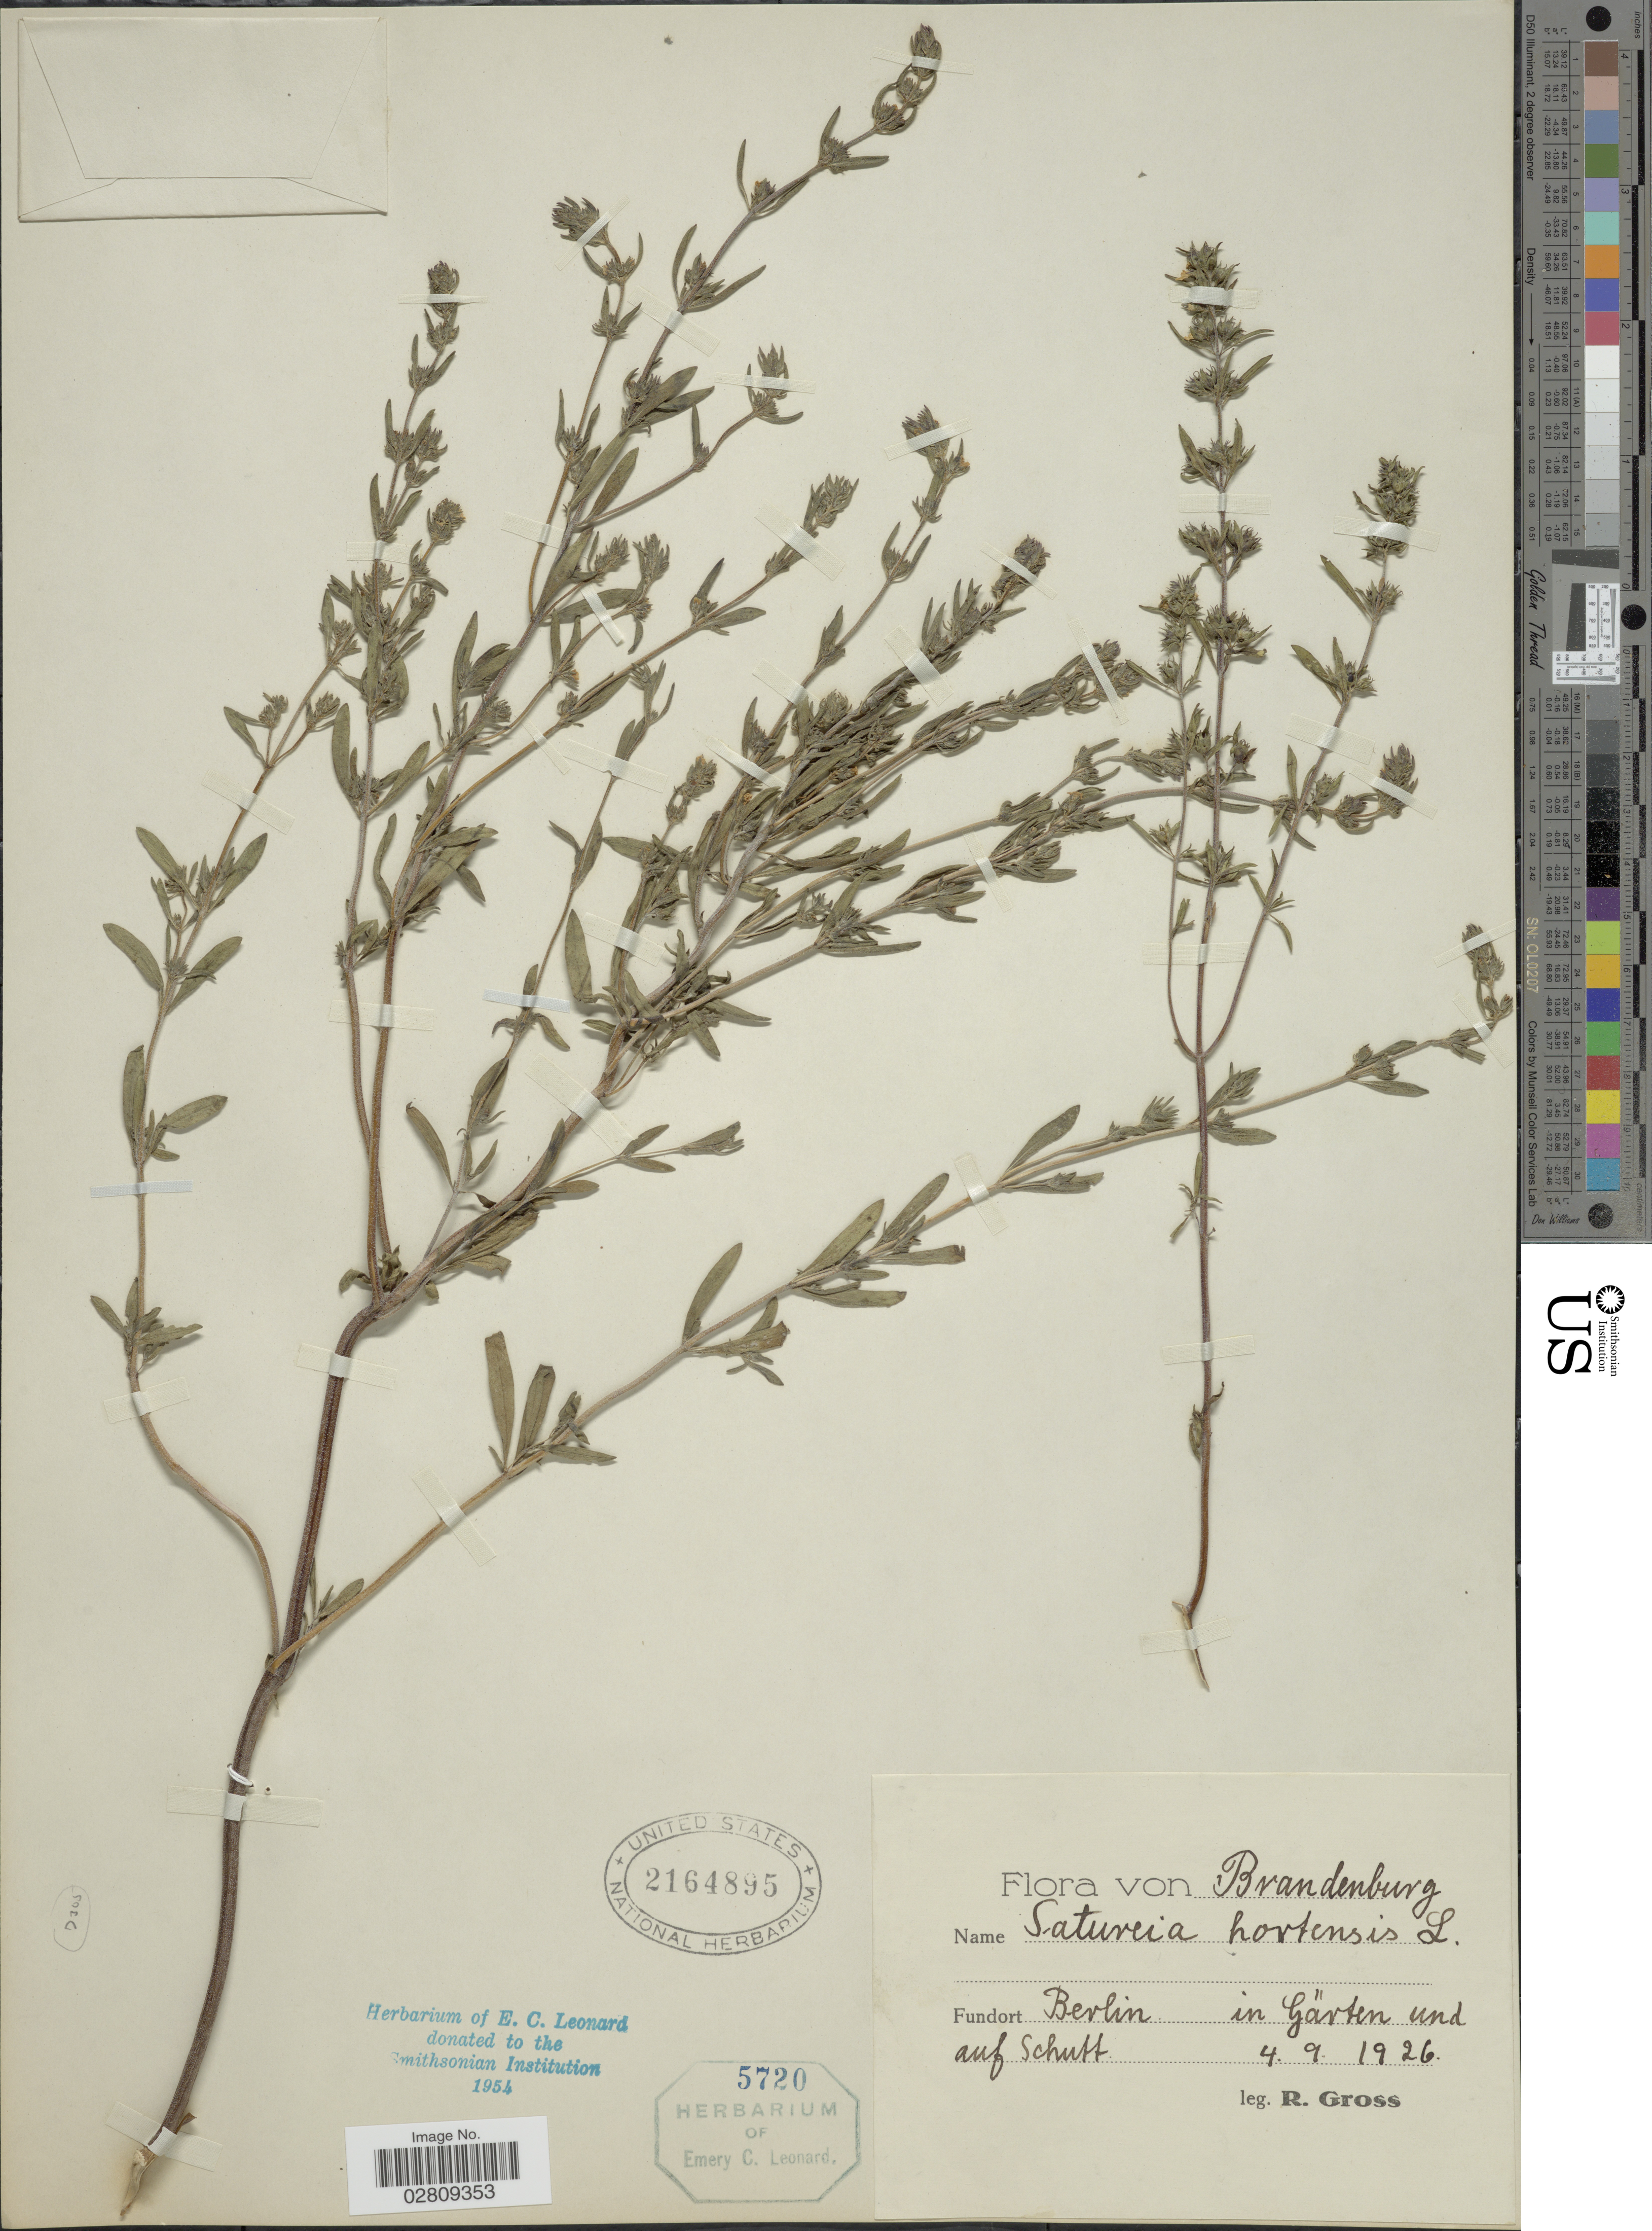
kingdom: Plantae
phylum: Tracheophyta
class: Magnoliopsida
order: Lamiales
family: Lamiaceae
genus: Satureja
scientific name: Satureja hortensis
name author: L.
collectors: R. Gross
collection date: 1926-09-04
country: Germany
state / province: Berlin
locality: Berlin in Garten und auf Schutt.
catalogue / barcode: US 2164895